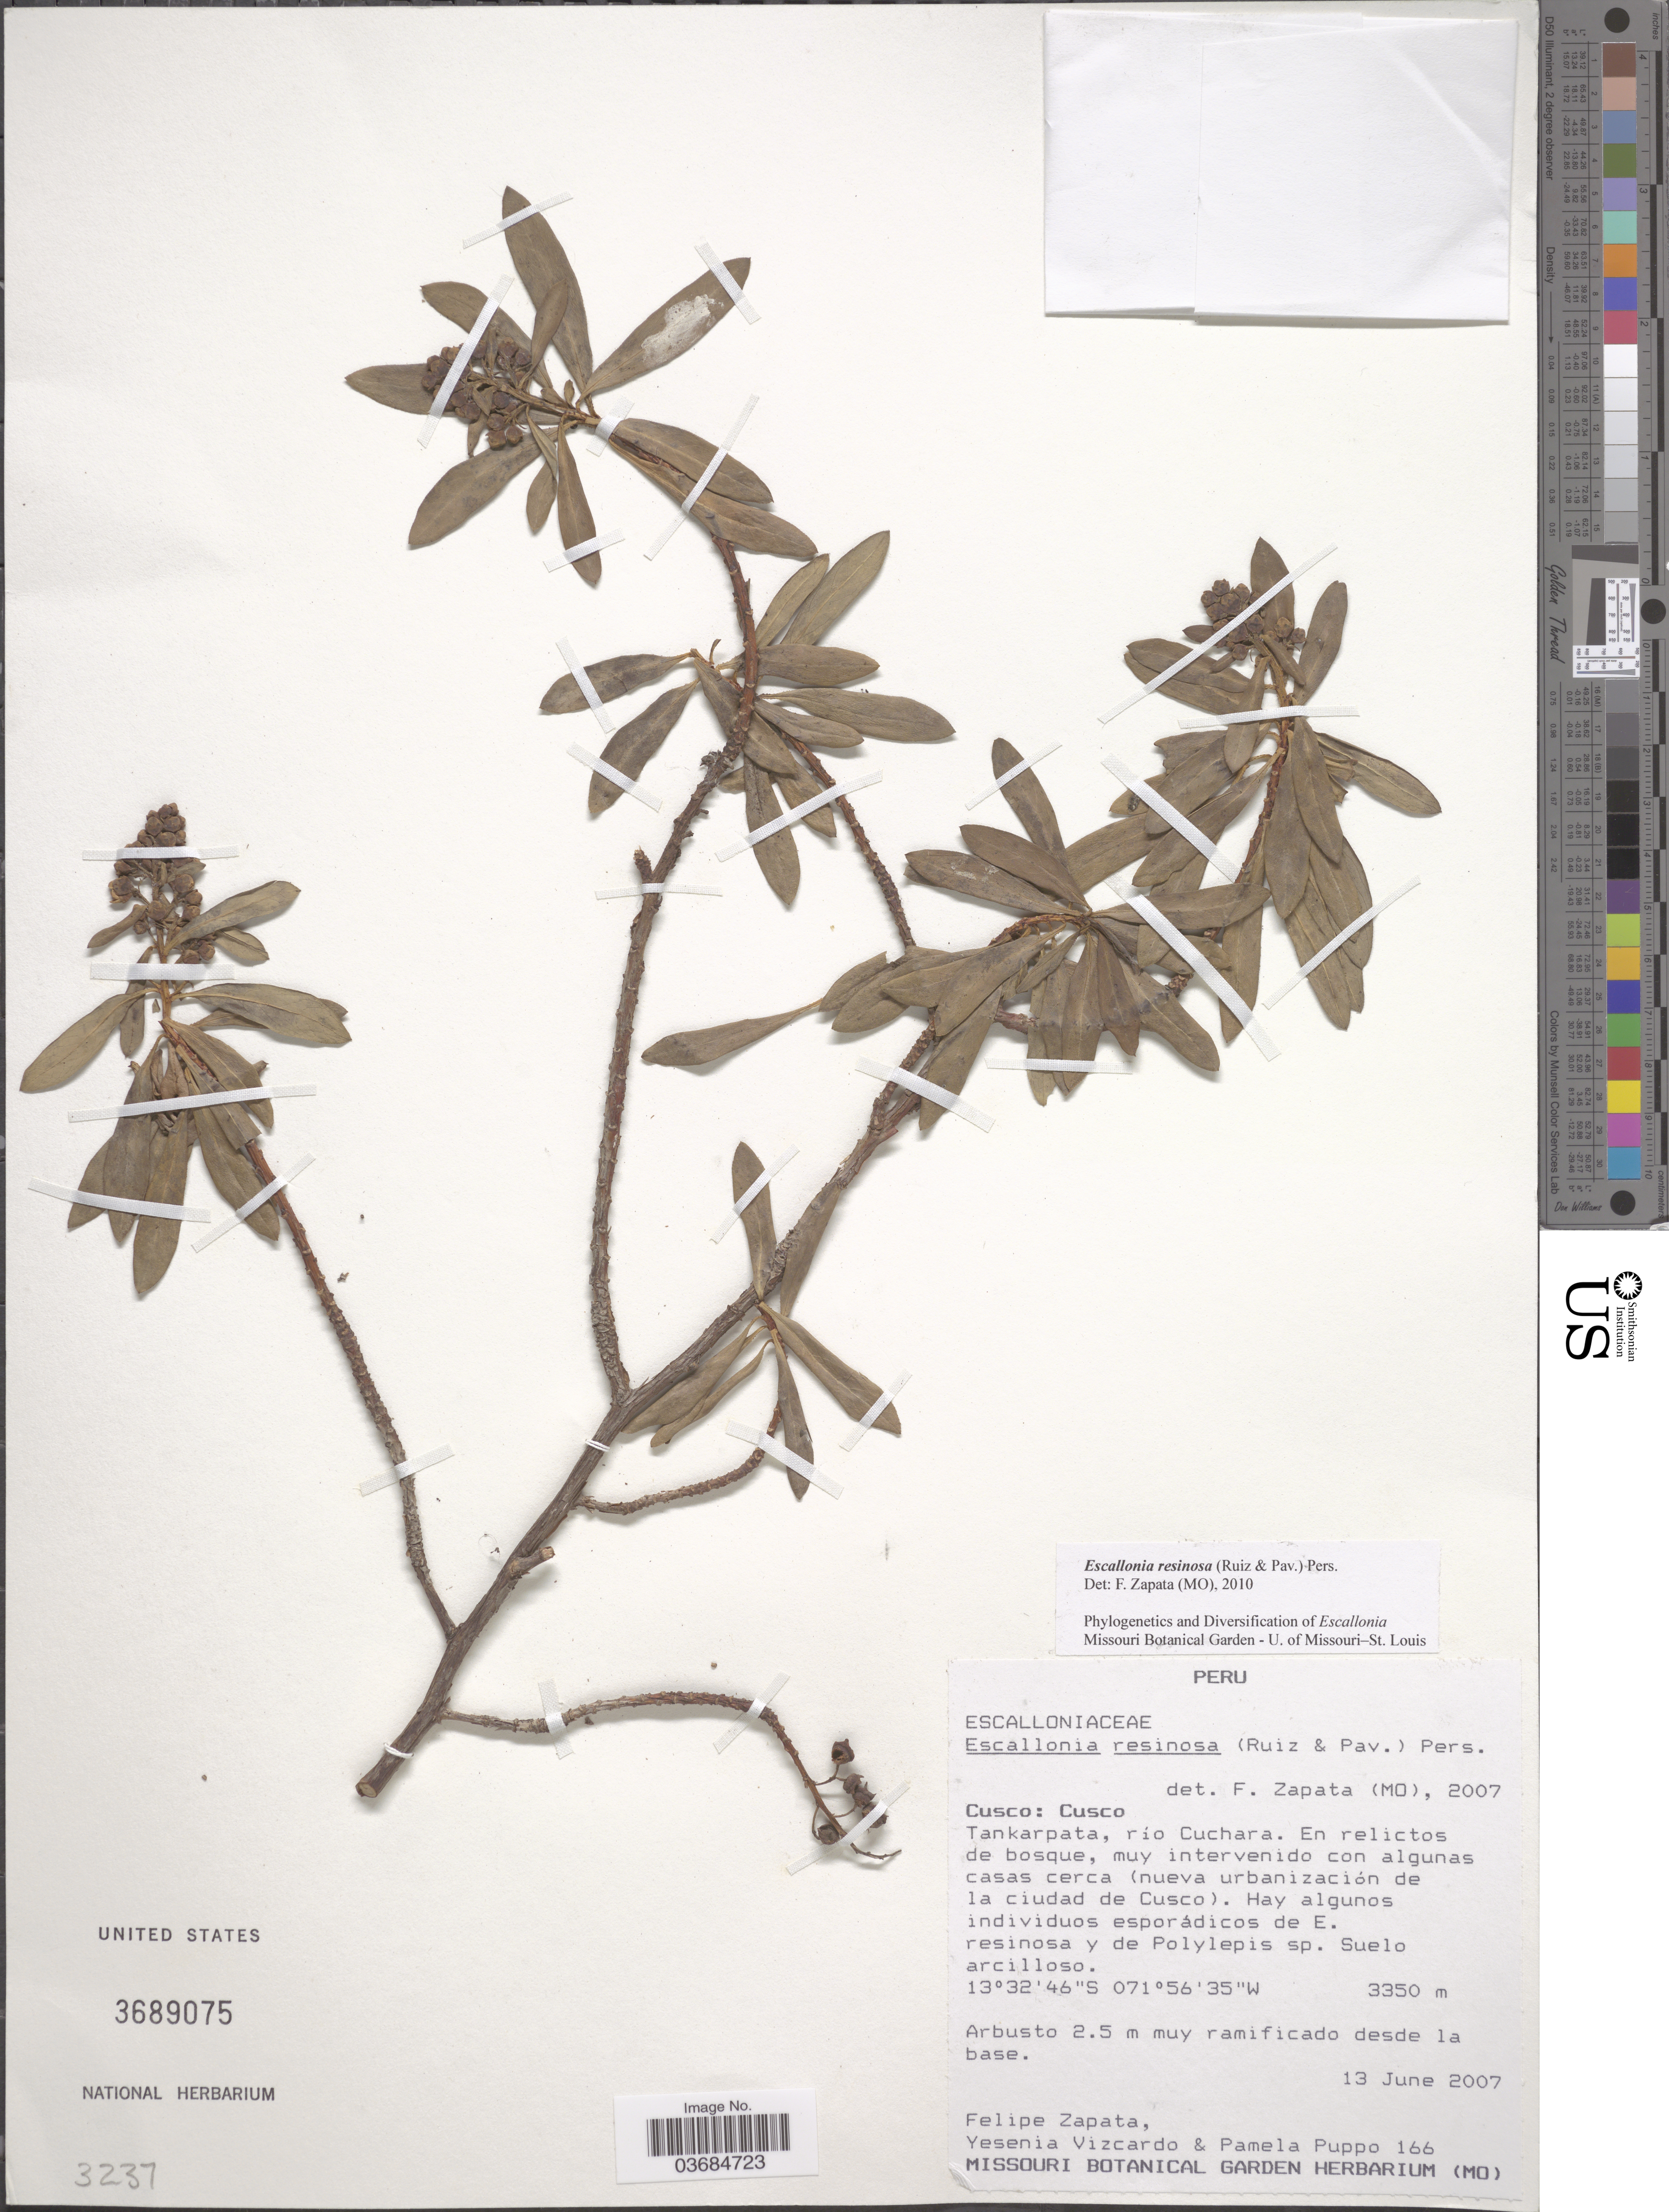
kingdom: Plantae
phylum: Tracheophyta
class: Magnoliopsida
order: Escalloniales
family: Escalloniaceae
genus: Escallonia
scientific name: Escallonia resinosa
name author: (Ruiz & Pav.) Pers.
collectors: F. Zapata, Y. Vizcardo & P. Puppo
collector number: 166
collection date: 2007-06-13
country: Peru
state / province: Cusco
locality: Tankarpata, río Cuchara. En relictos de bosque, muy intervenido con algunas casas cerca (nueva urbanización de la ciudad de Cusco).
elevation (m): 3350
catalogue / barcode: US 3689075